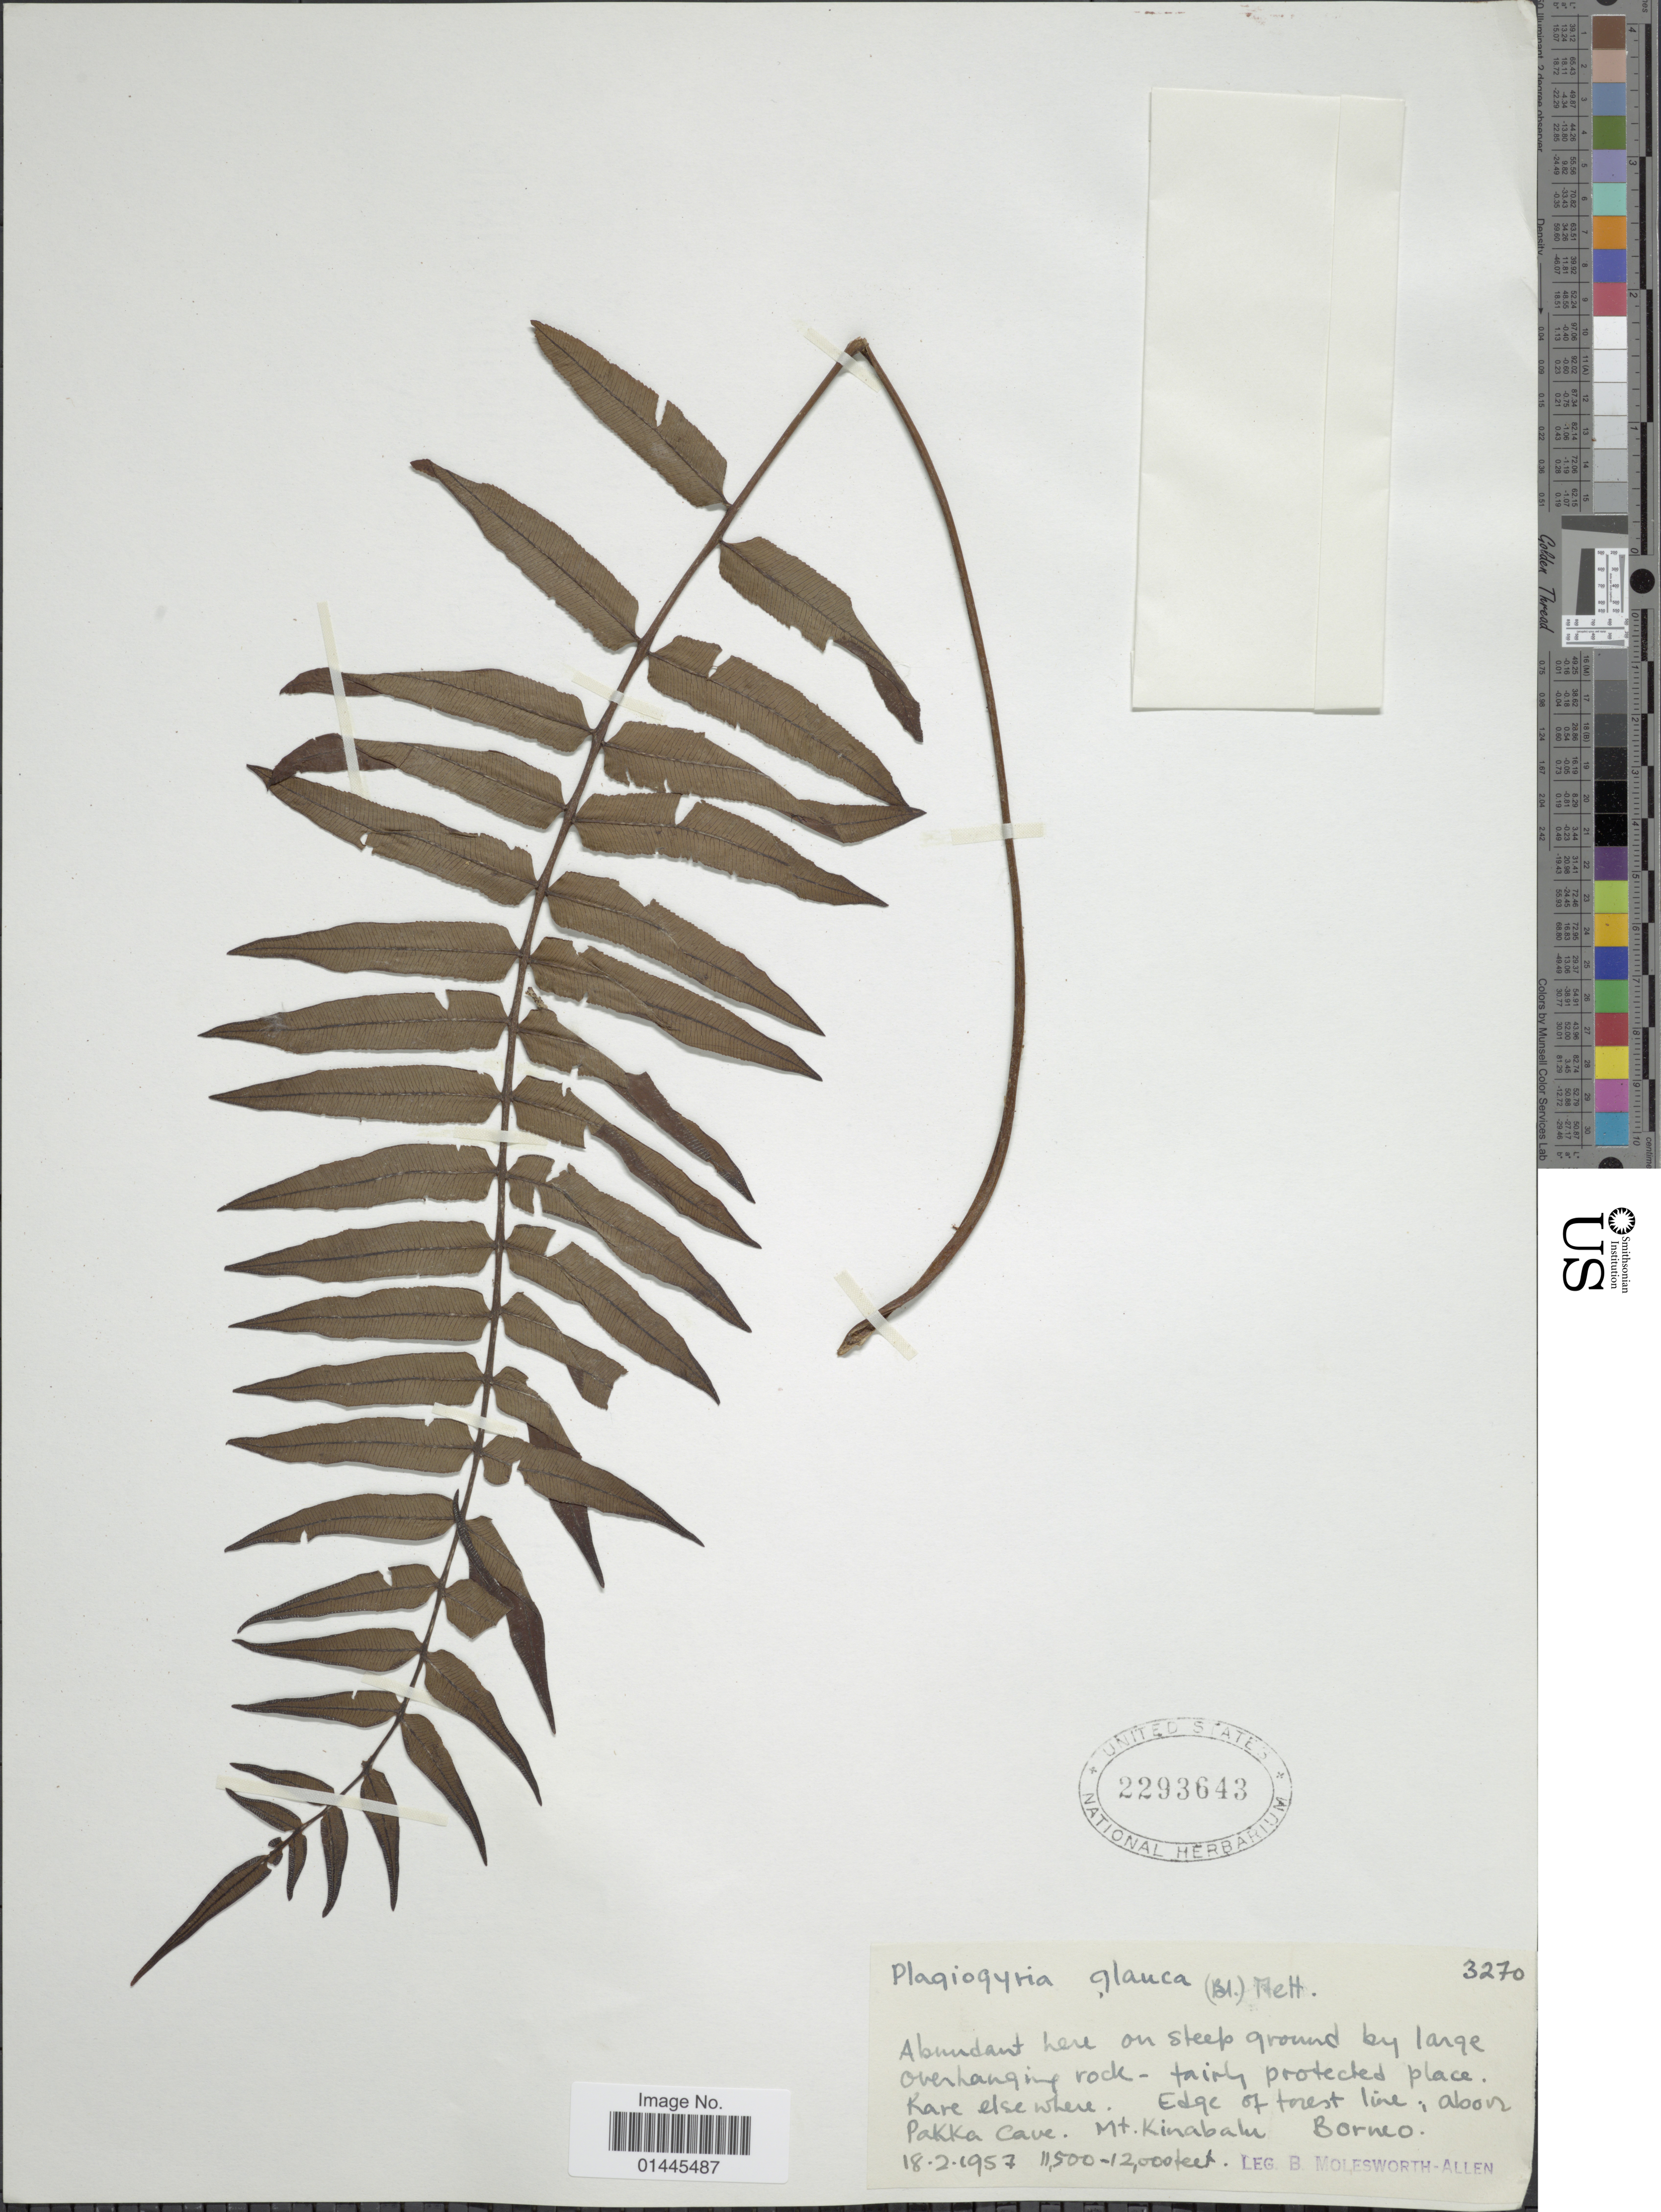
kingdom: Plantae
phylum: Tracheophyta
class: Polypodiopsida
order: Cyatheales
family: Plagiogyriaceae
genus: Plagiogyria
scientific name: Plagiogyria glauca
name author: (Blume) Mett.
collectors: B. E. G. Molesworth-Allen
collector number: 3270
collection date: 1957-02-18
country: Malaysia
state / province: Sabah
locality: Edge of forest line; above Pakka Cave, Mt. Kinabalu, Borneo.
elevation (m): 3505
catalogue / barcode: US 2293643